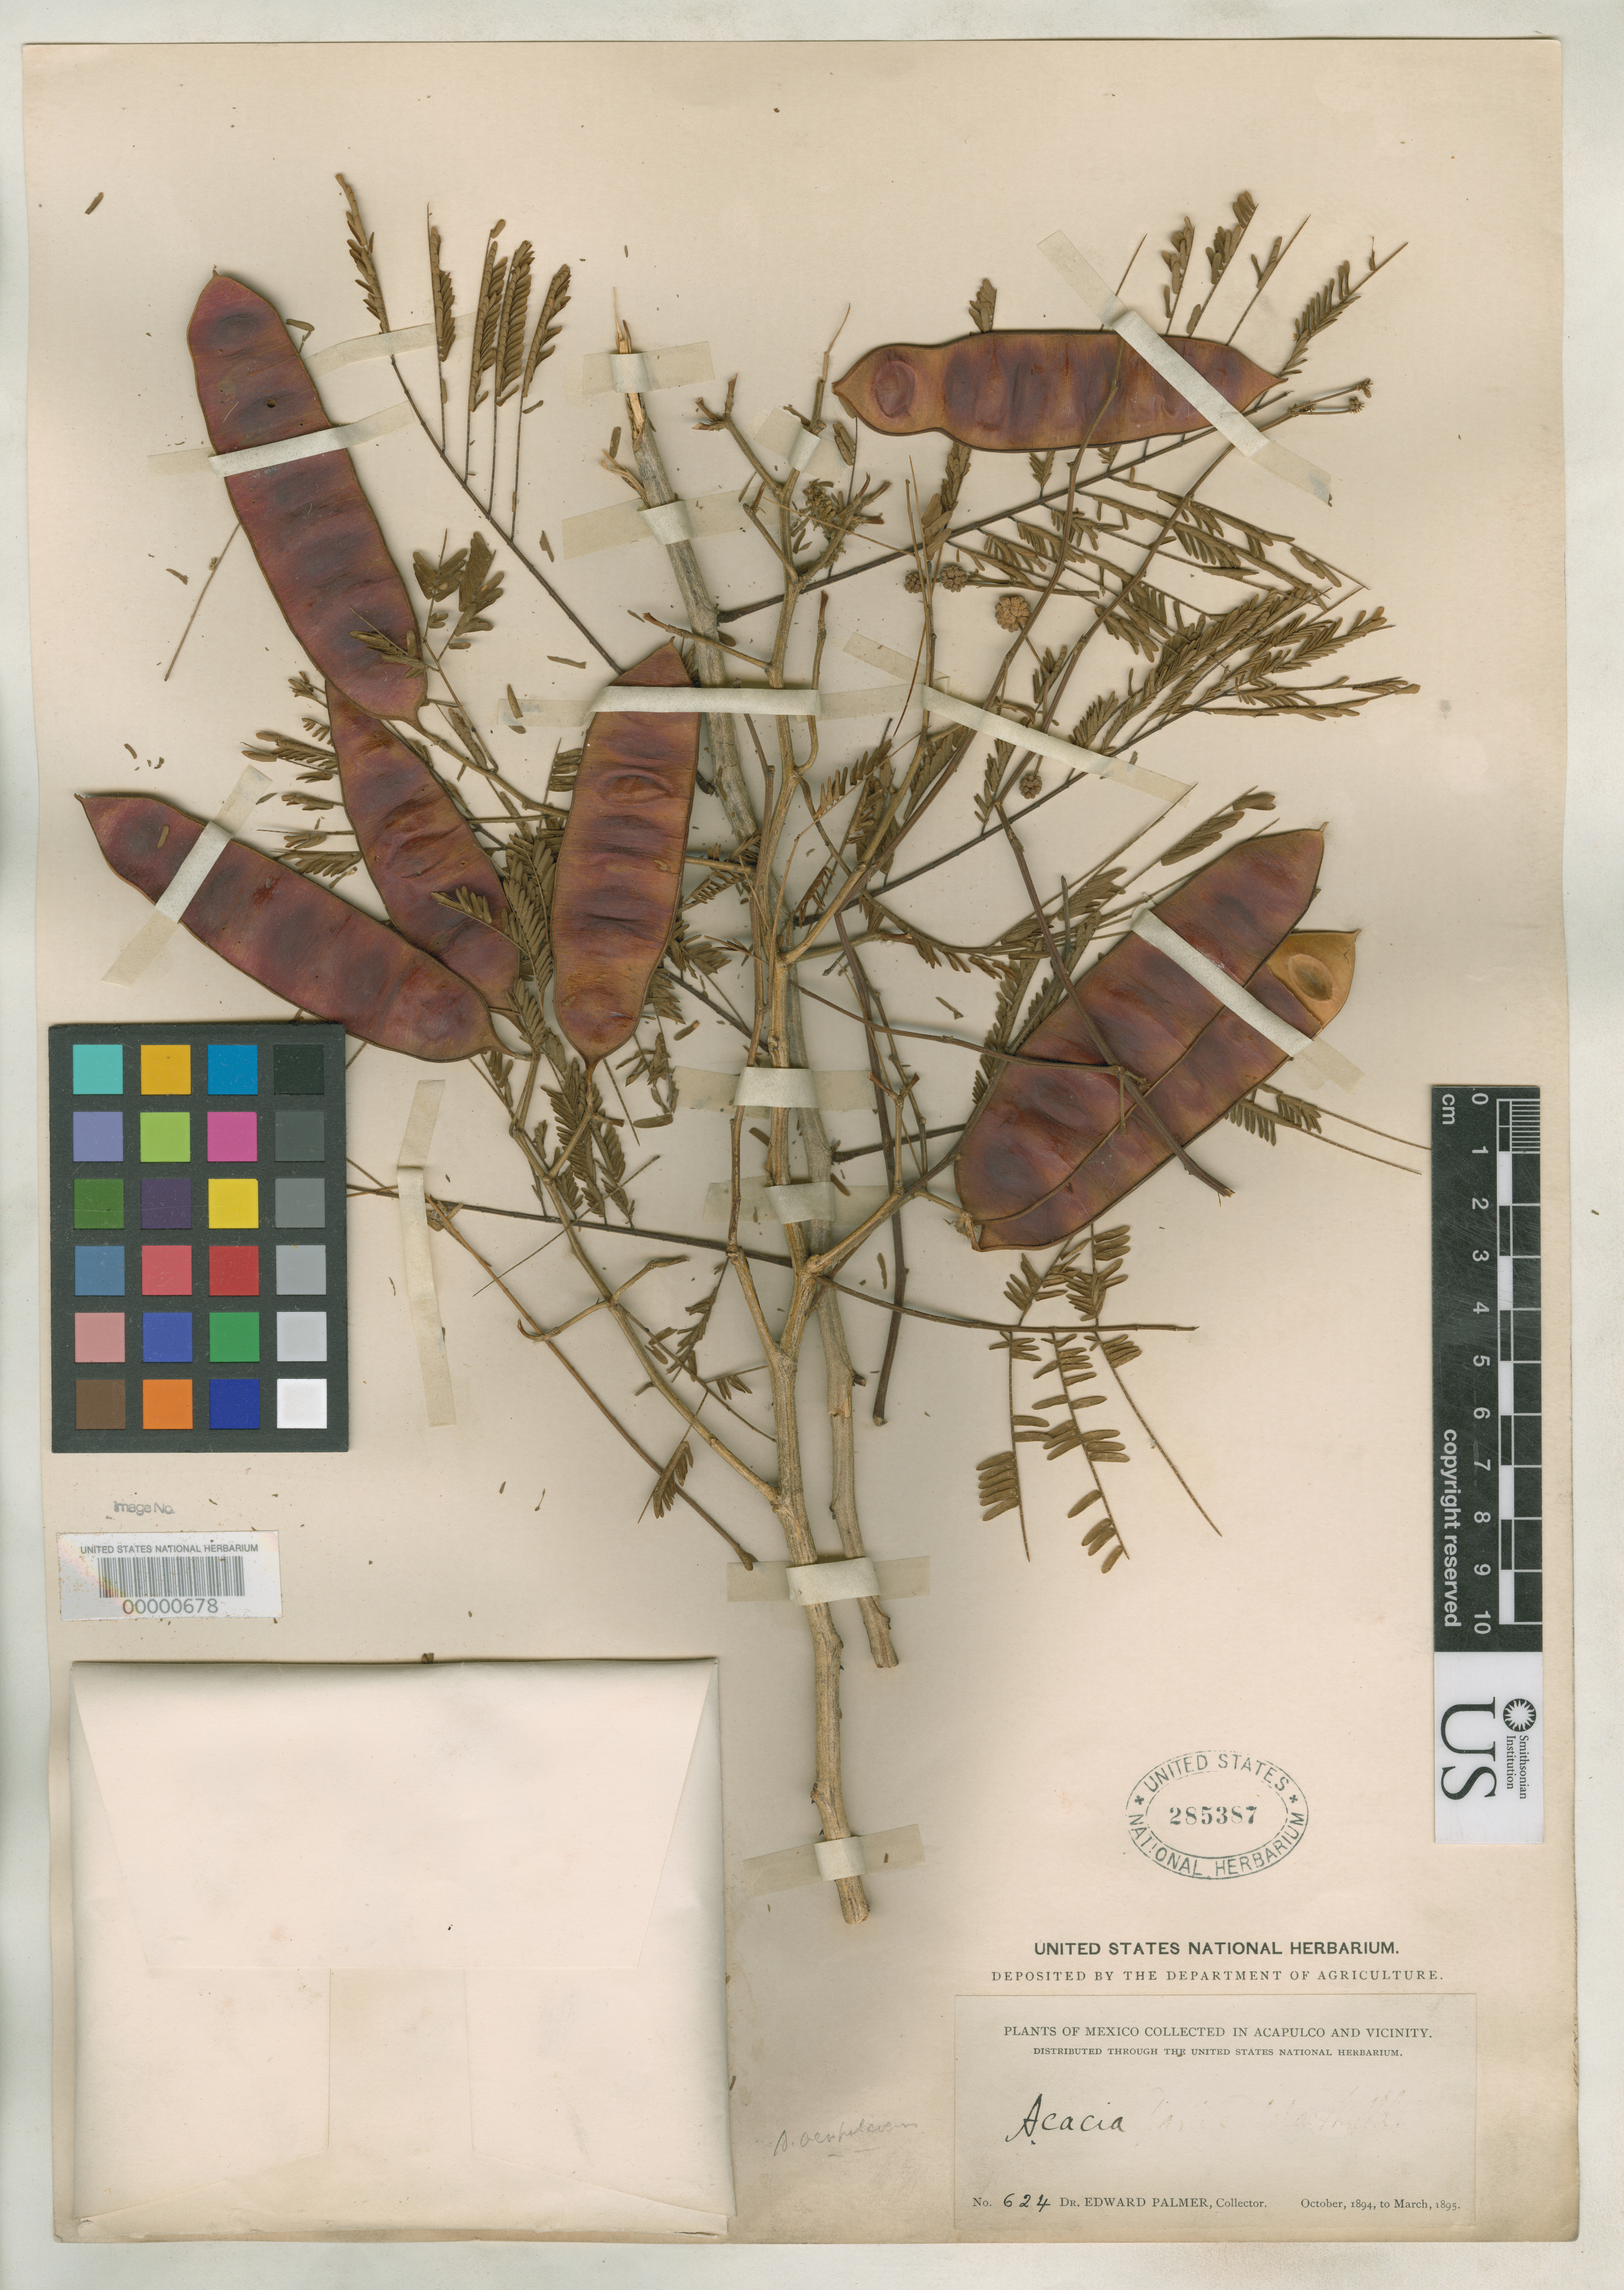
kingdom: Plantae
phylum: Tracheophyta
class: Magnoliopsida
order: Fabales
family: Fabaceae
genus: Senegalia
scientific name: Senegalia acapulcensis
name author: E.J. Palmer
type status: Isotype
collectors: E. Palmer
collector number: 624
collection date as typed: Jan 1895 to -- Mar 1895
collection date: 1895-01/1895-03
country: Mexico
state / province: Guerrero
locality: Acapulco.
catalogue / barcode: US 285387